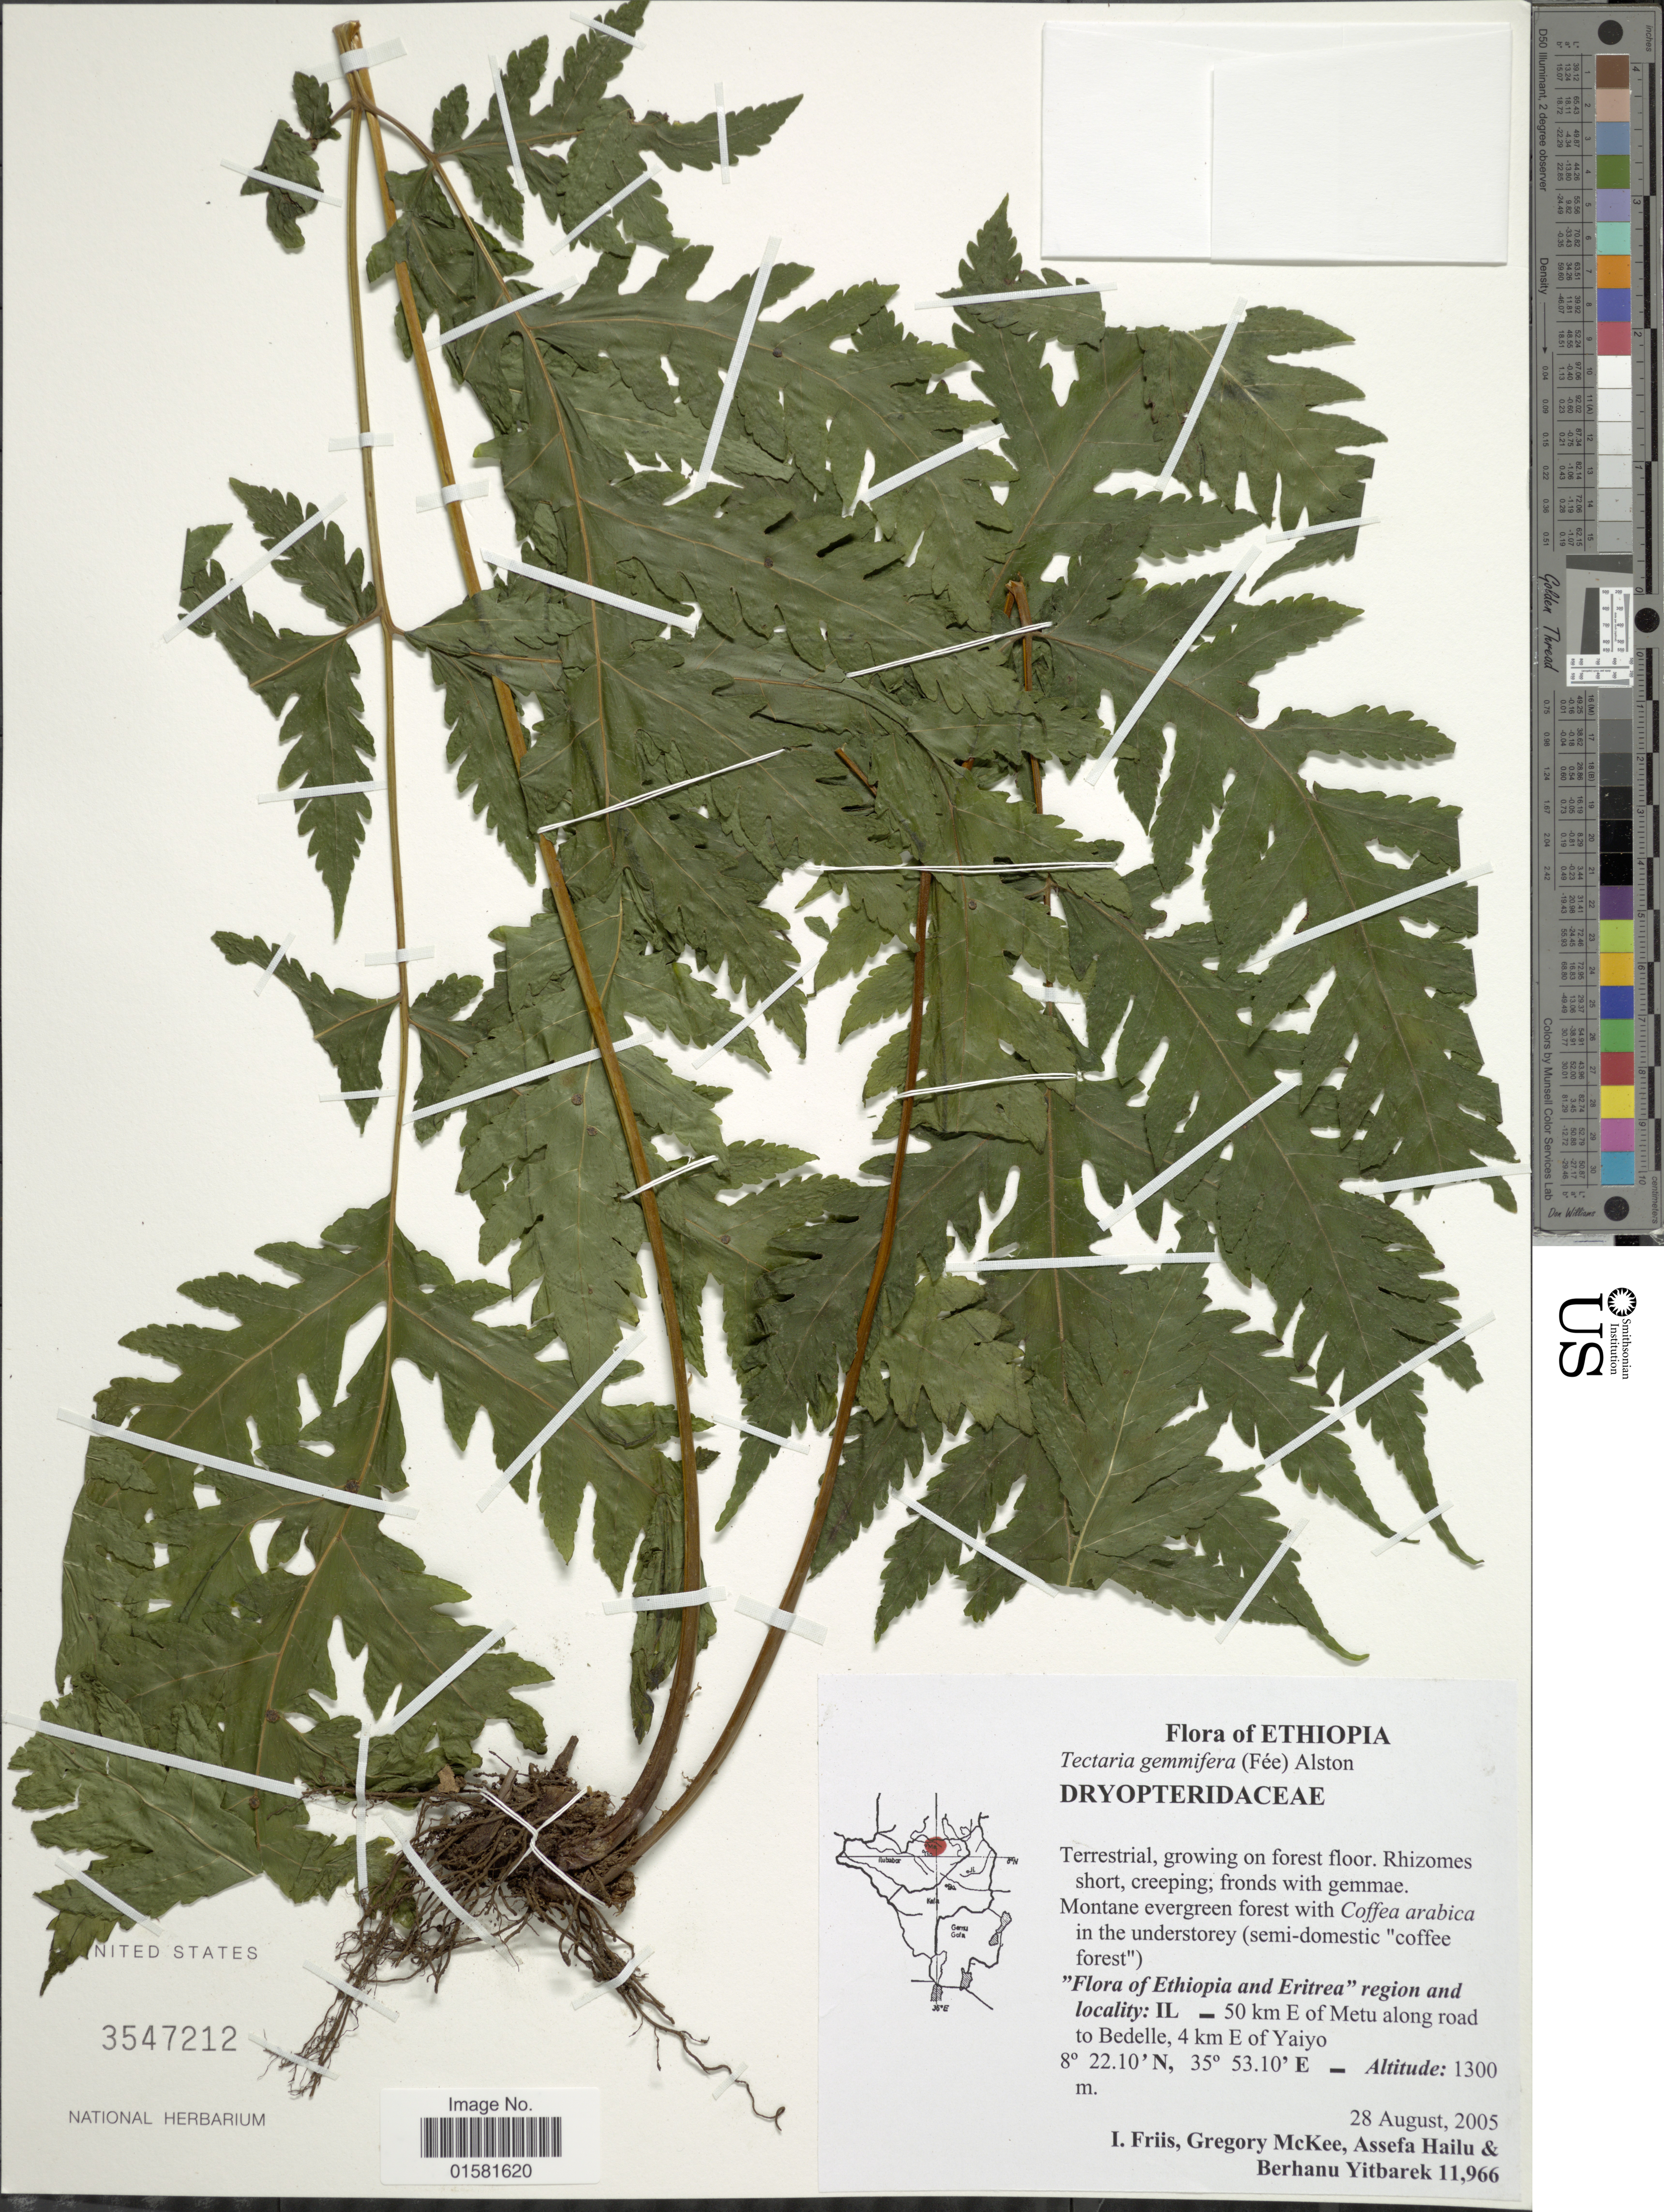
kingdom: Plantae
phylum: Tracheophyta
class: Polypodiopsida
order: Polypodiales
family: Tectariaceae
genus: Tectaria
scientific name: Tectaria gemmifera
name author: (Fée) Alston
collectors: I. Friis, G. S. McKee, A. Hailu & B. Yitbarek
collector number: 11966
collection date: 2005-08-28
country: Ethiopia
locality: Ethiopia, IL_50 km E of Metu, along road to Bedelle, 4 km E of Yaiyo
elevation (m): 1300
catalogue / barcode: US 3547212